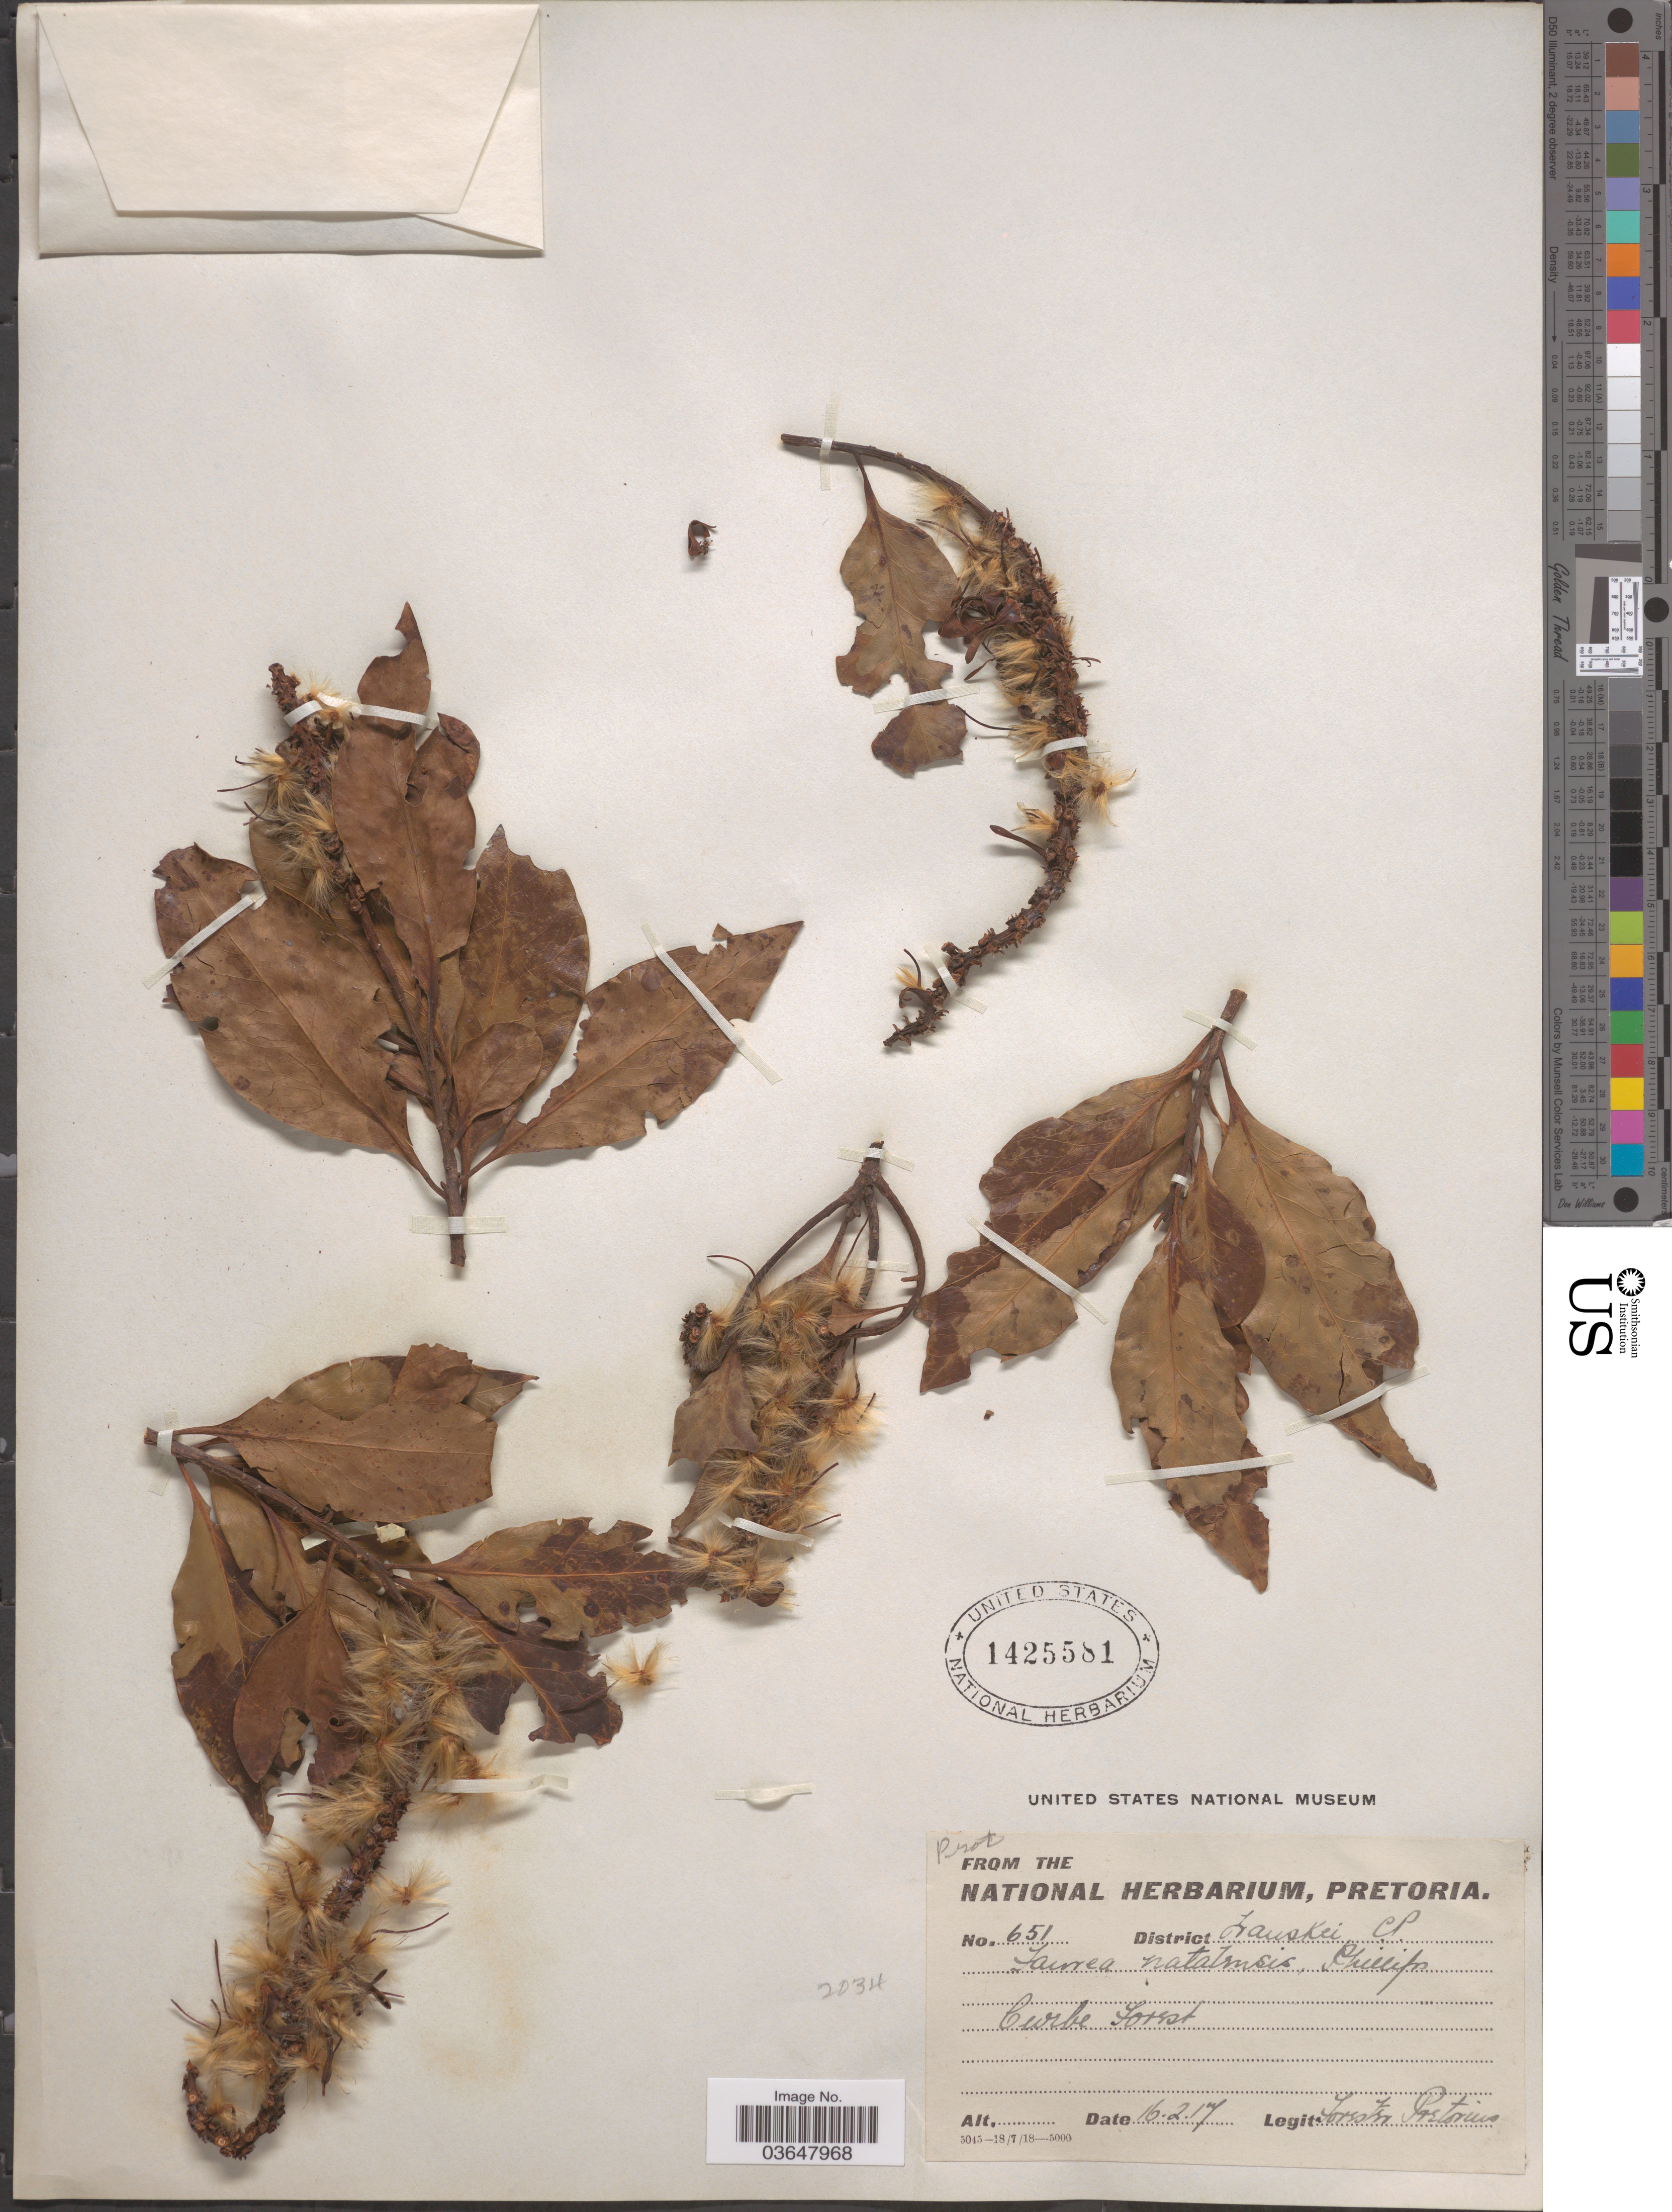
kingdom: Plantae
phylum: Tracheophyta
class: Magnoliopsida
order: Proteales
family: Proteaceae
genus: Faurea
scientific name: Faurea natalensis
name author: E. Phillips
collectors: Forestry Pretorius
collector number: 651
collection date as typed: Transcribed d/m/y: 16/2/17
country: South Africa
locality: District Transkei C.P. Cevbe Forest.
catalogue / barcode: US 1425581